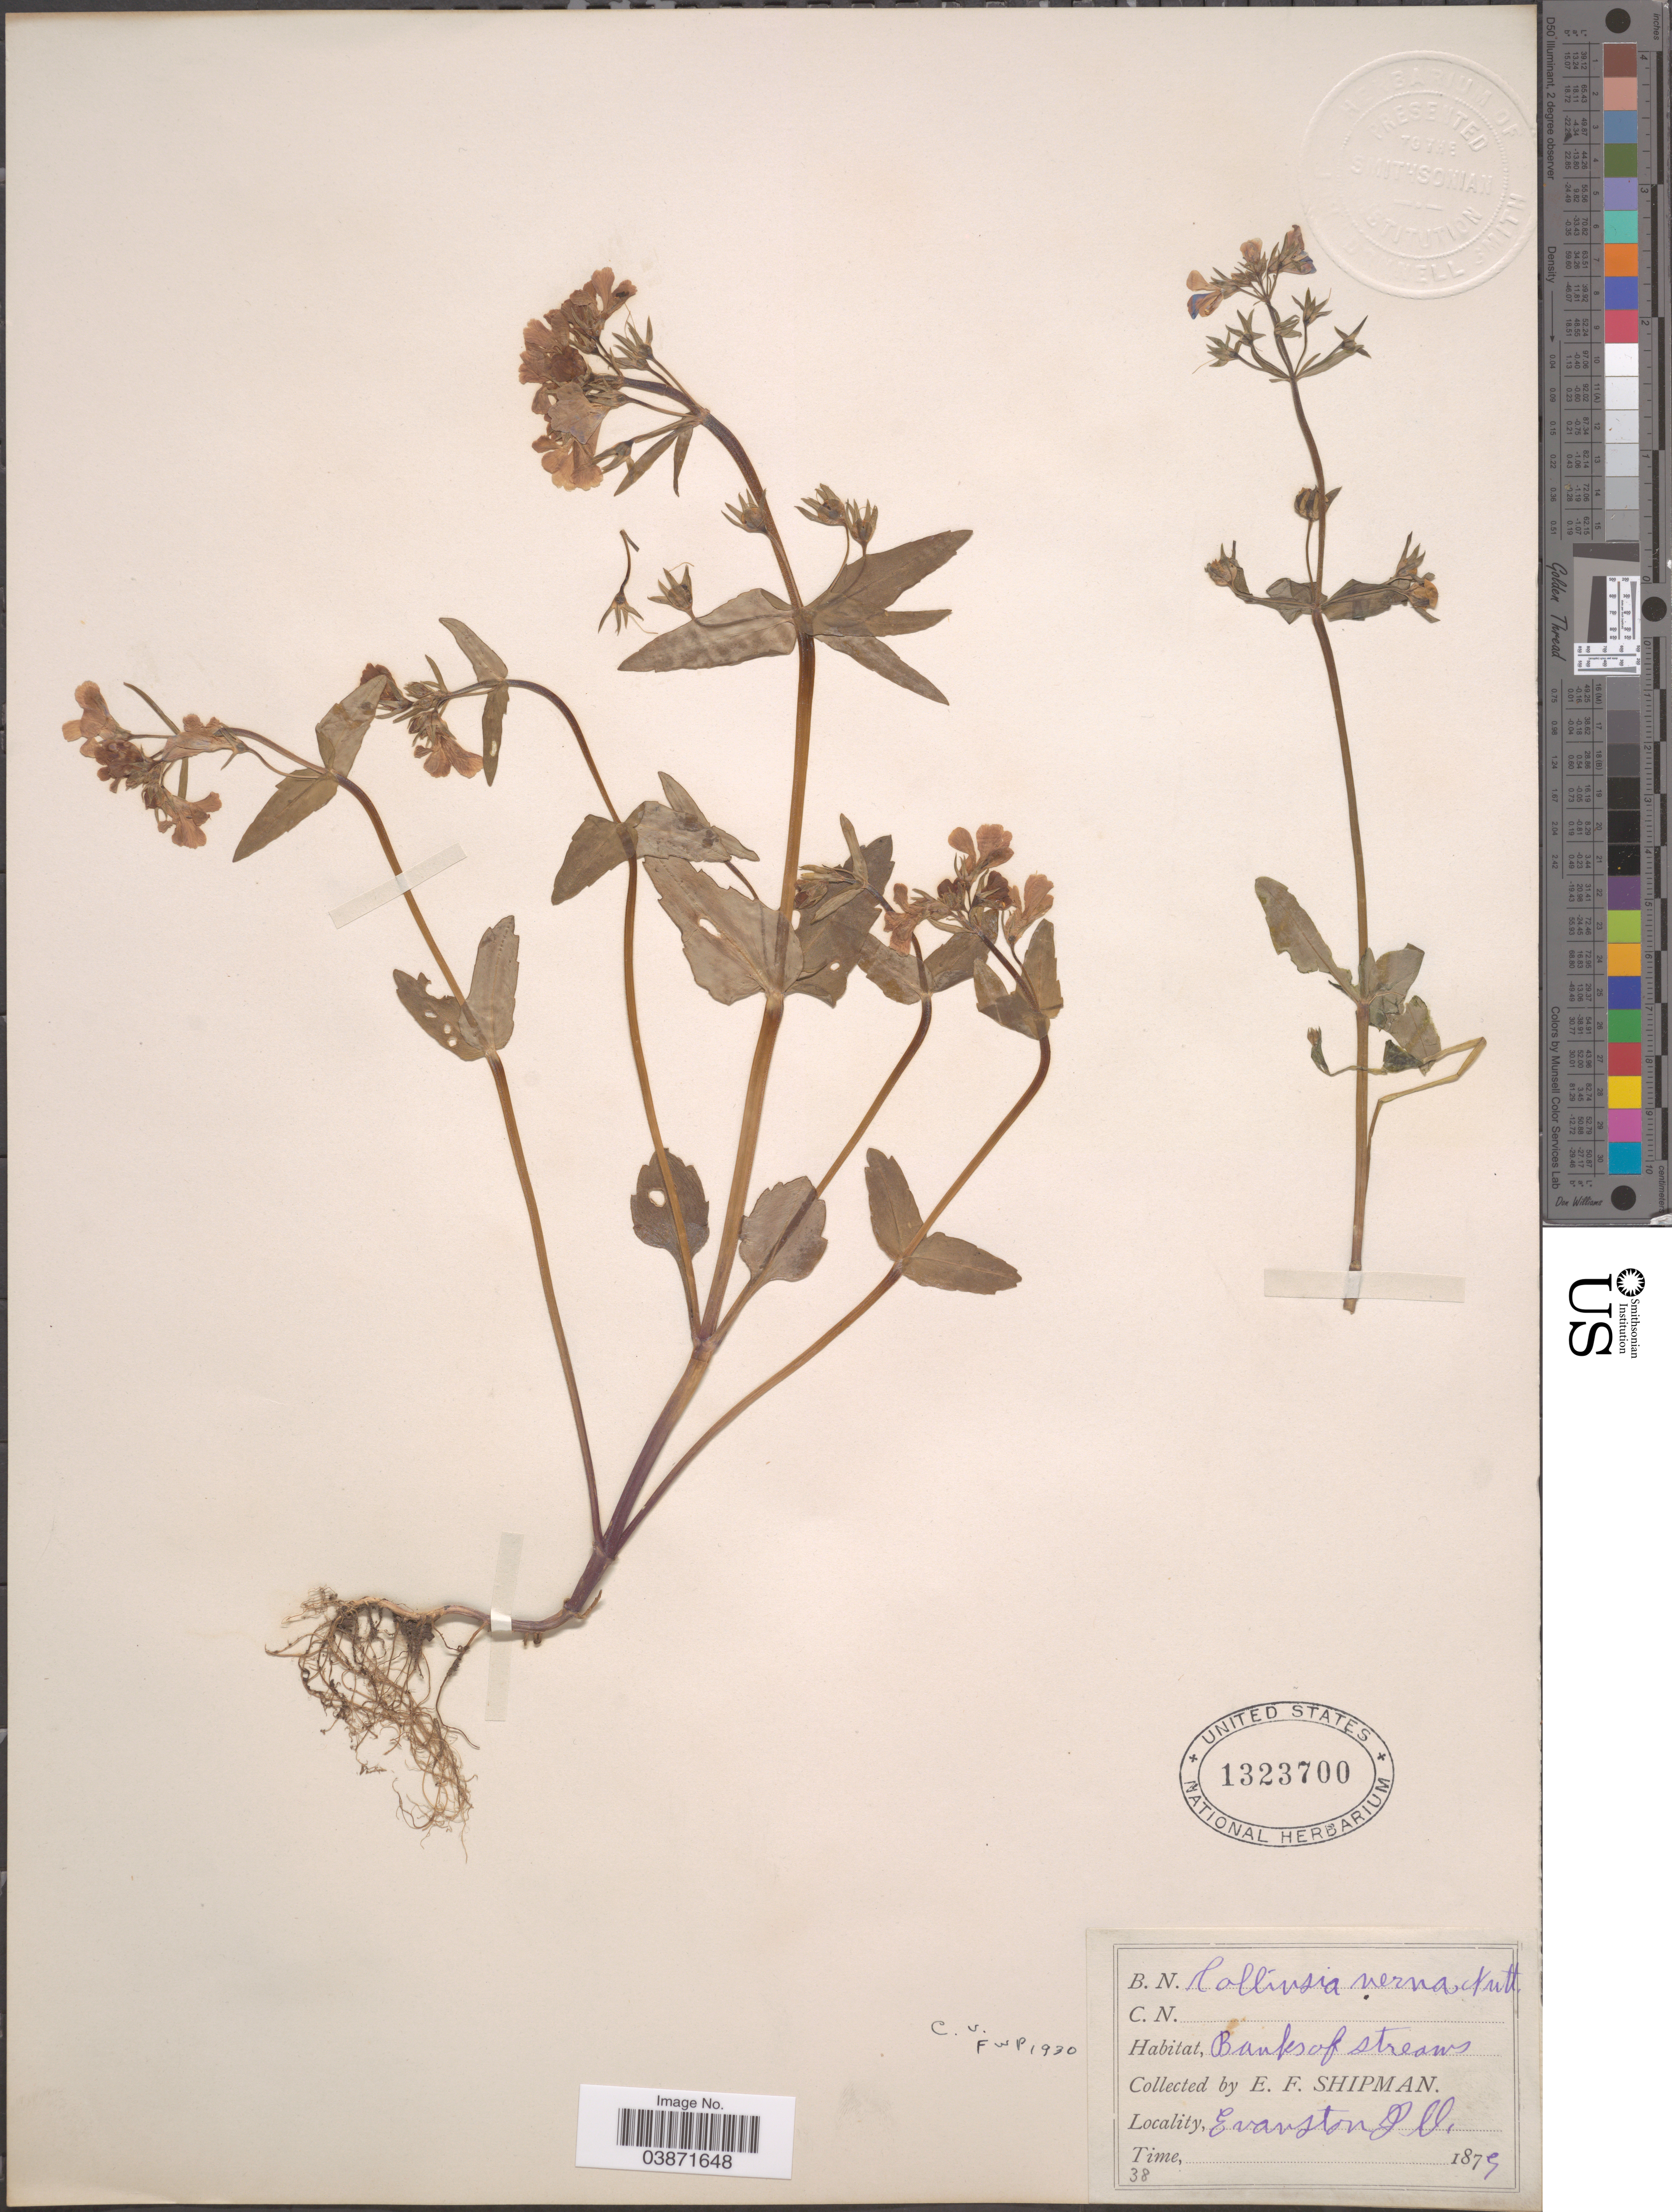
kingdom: Plantae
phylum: Tracheophyta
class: Magnoliopsida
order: Lamiales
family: Plantaginaceae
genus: Collinsia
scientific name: Collinsia verna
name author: Nutt.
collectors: E. Shipman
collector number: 38?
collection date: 1879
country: United States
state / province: Illinois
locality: Evanston.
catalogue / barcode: US 1323700